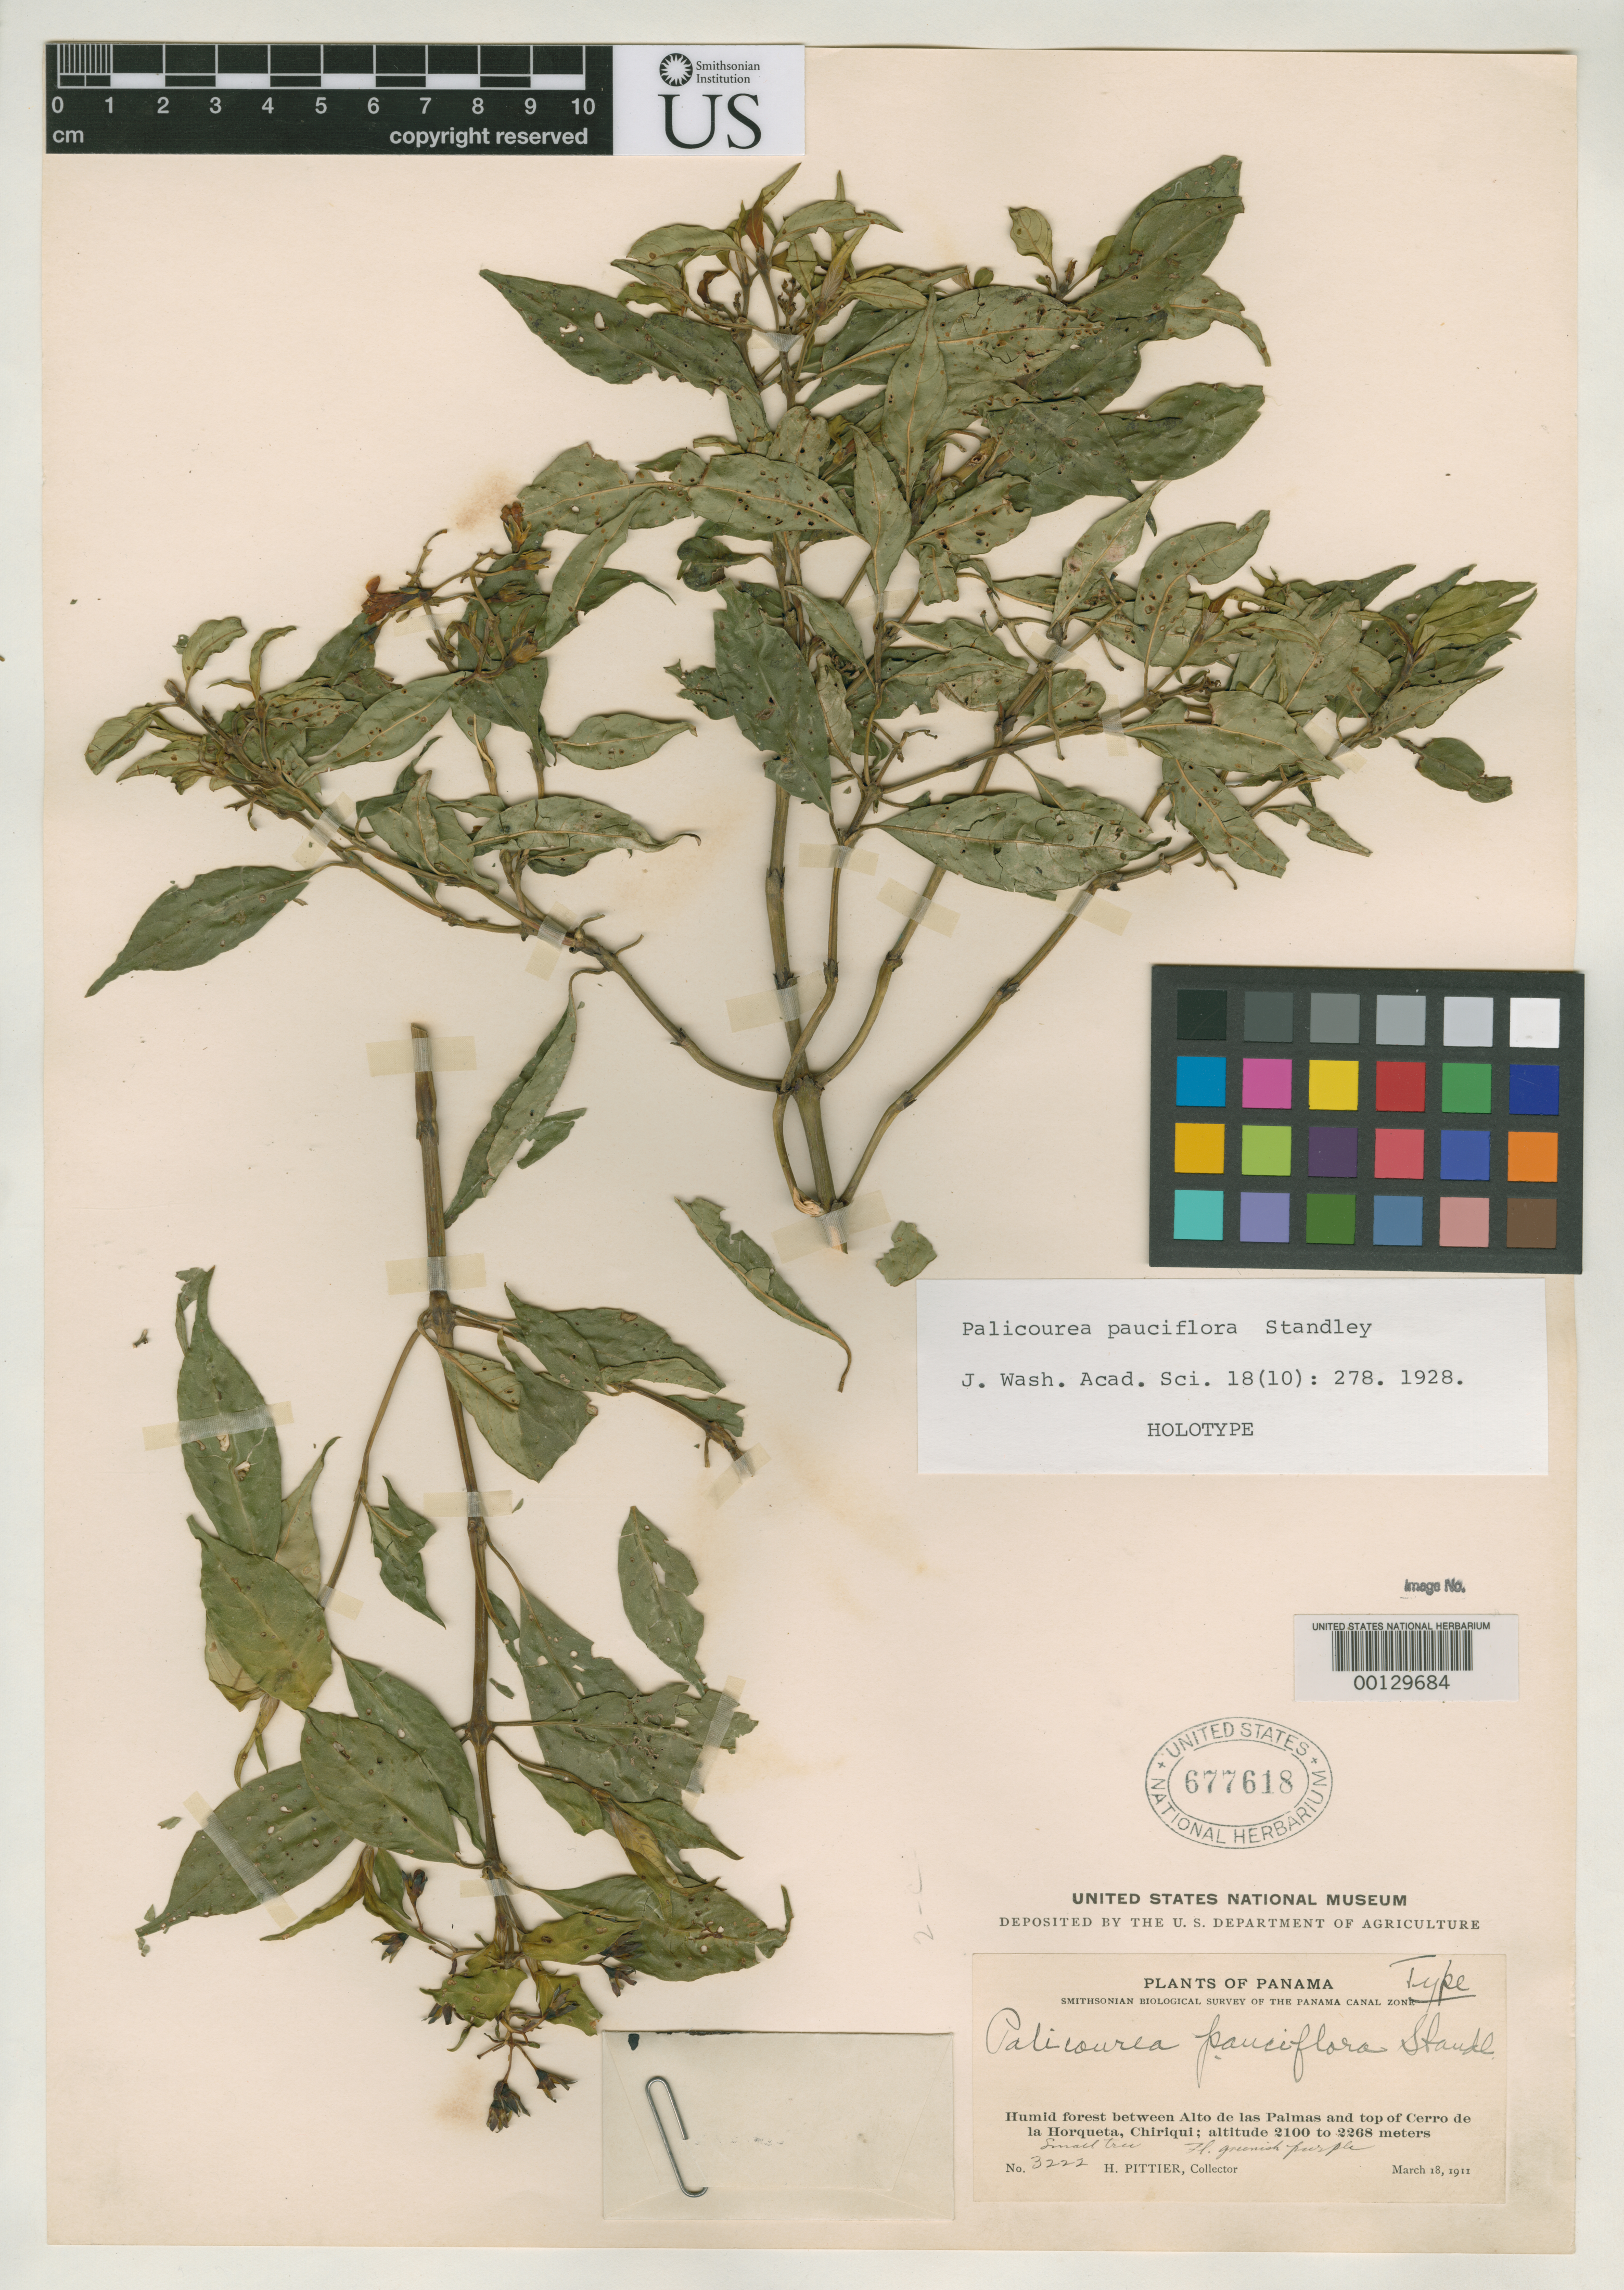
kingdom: Plantae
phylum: Tracheophyta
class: Magnoliopsida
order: Gentianales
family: Rubiaceae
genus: Palicourea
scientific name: Palicourea pauciflora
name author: Standl.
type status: Holotype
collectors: H. F. Pittier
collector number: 3222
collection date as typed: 18 Mar 1911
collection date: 1911-03-18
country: Panama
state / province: Chiriquí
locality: Between Alto de Las Palmas and top of Cerro de La Horqueta.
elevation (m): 2100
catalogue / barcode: US 677618